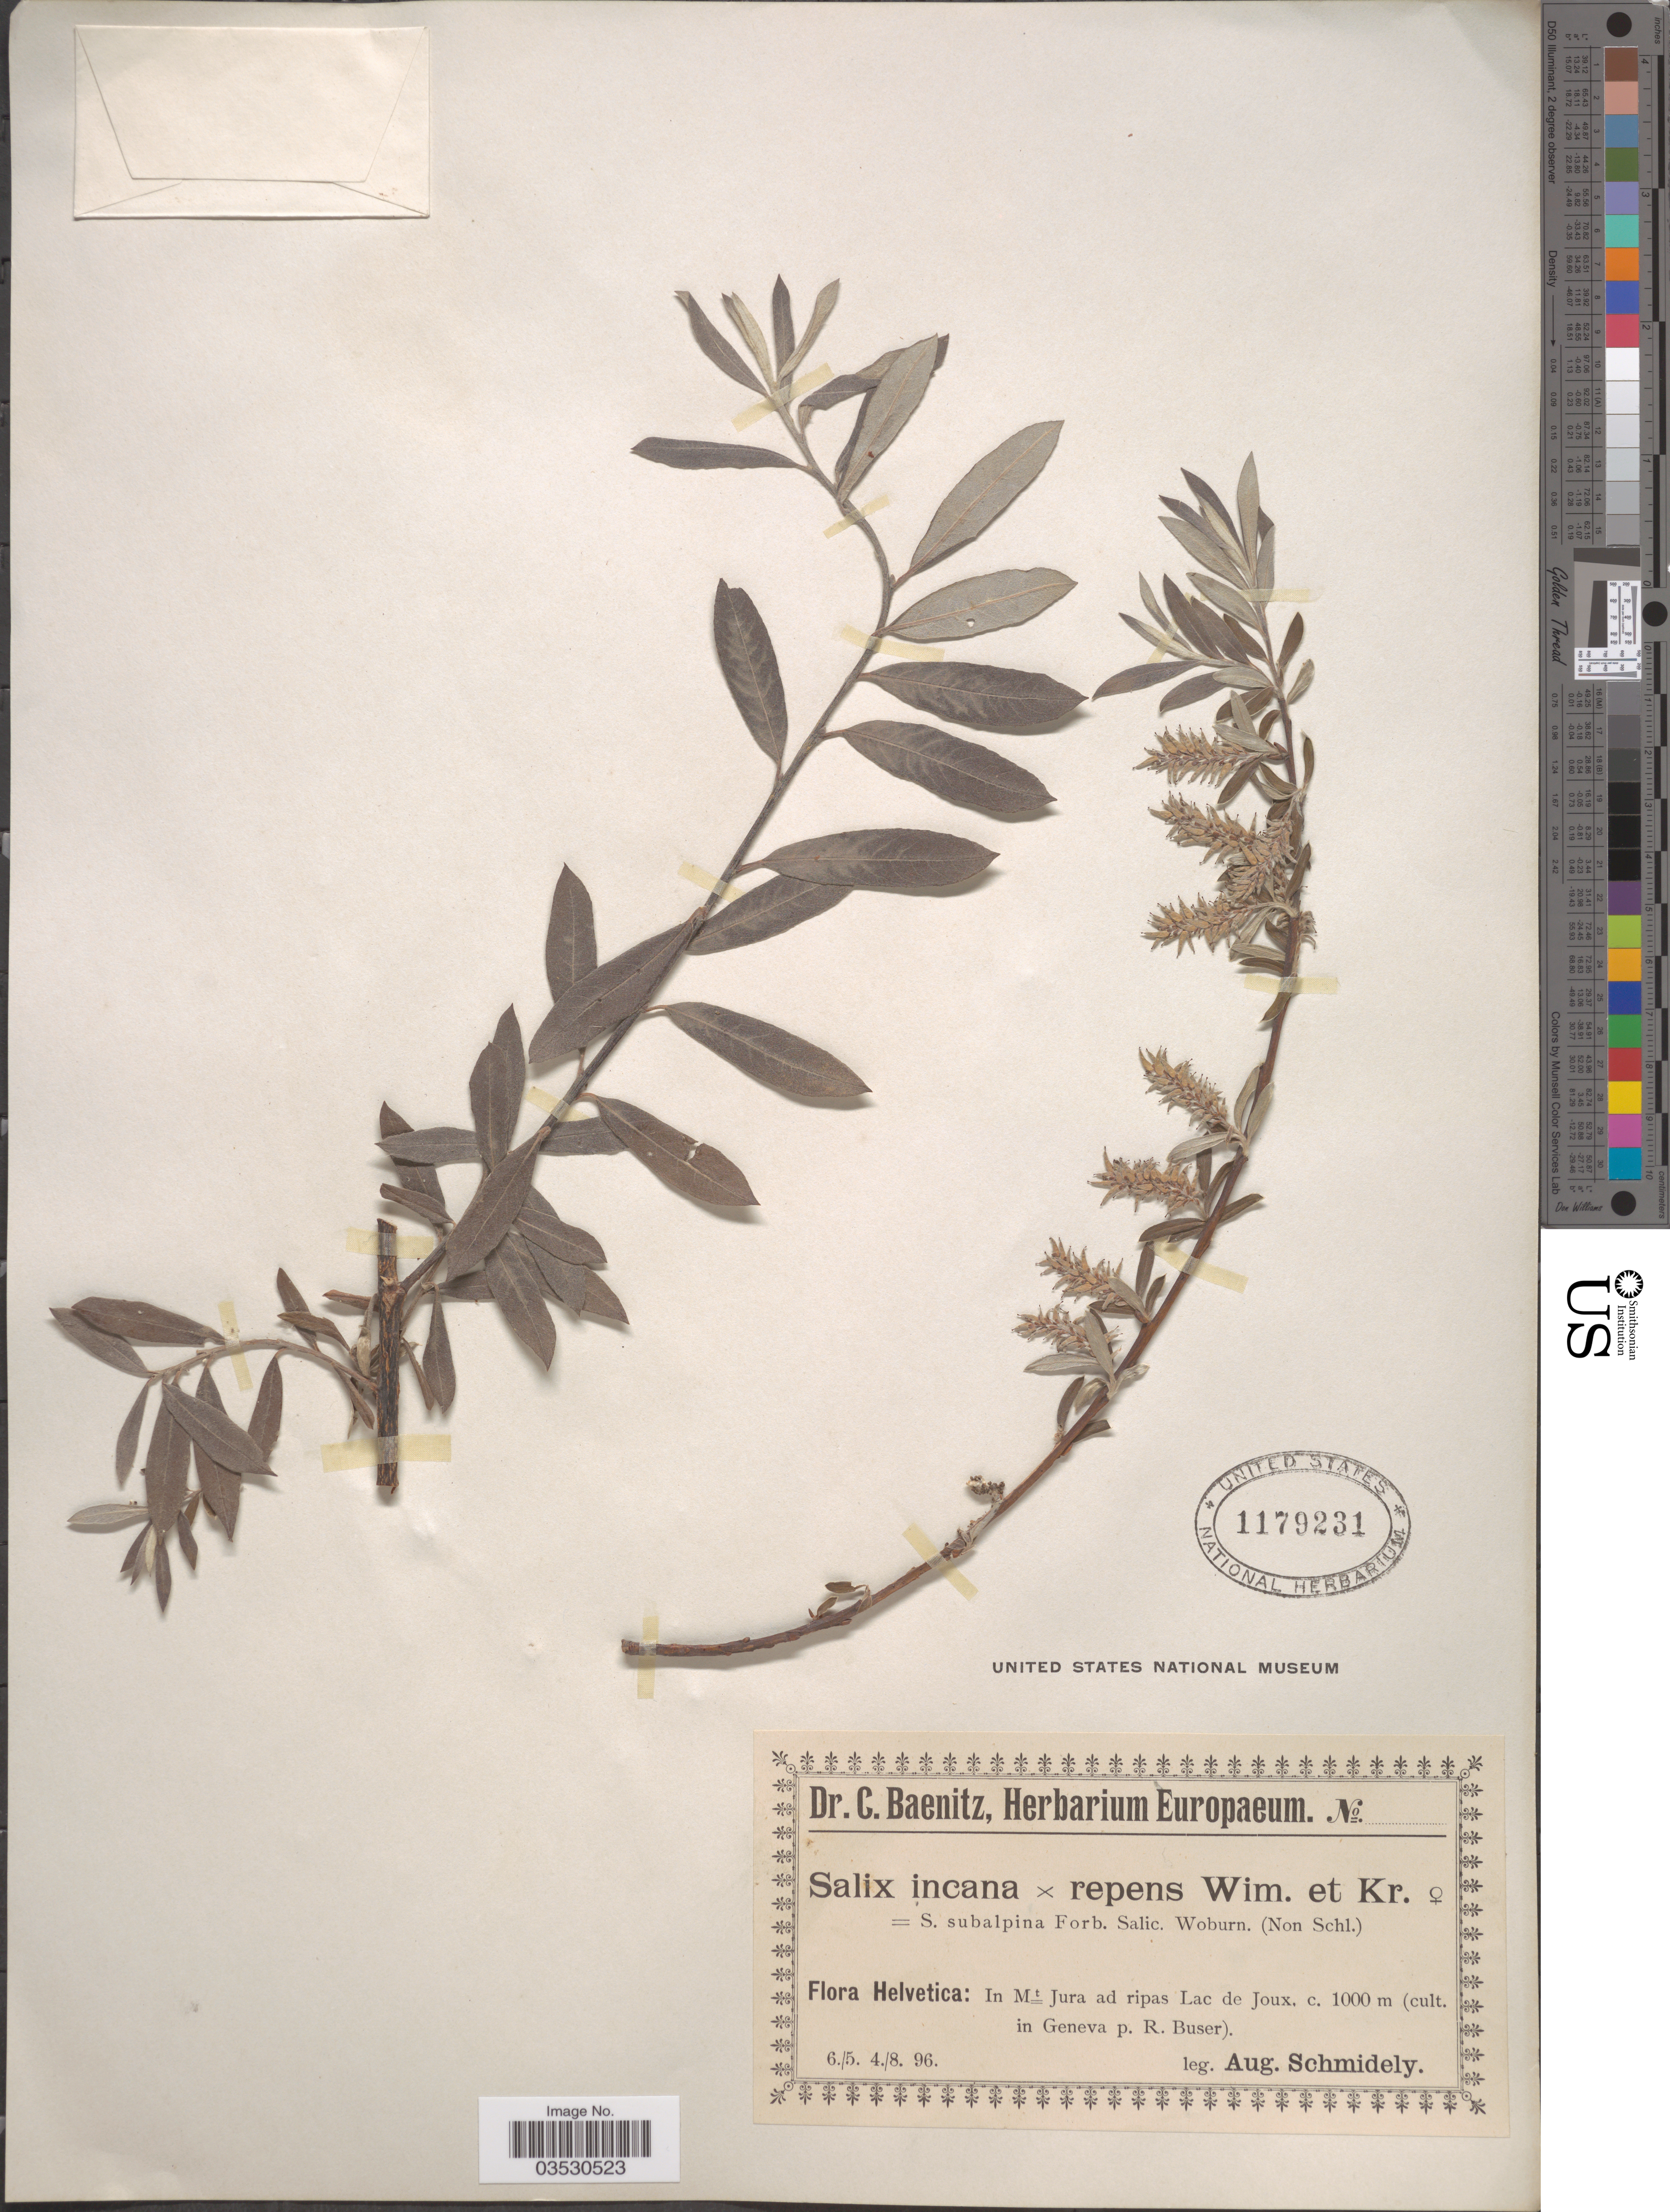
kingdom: Plantae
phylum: Tracheophyta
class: Magnoliopsida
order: Malpighiales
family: Salicaceae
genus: Salix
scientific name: Salix repens x S. incana Michx.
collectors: A. Schmidely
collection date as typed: Transcribed d/m/y: 6/5/96 to 4/8/96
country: Switzerland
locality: Helvetica: In Mt Jura ad ripas Lac de Joux, (cult. in Geneva p. R. Buser).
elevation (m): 1000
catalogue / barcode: US 1179231